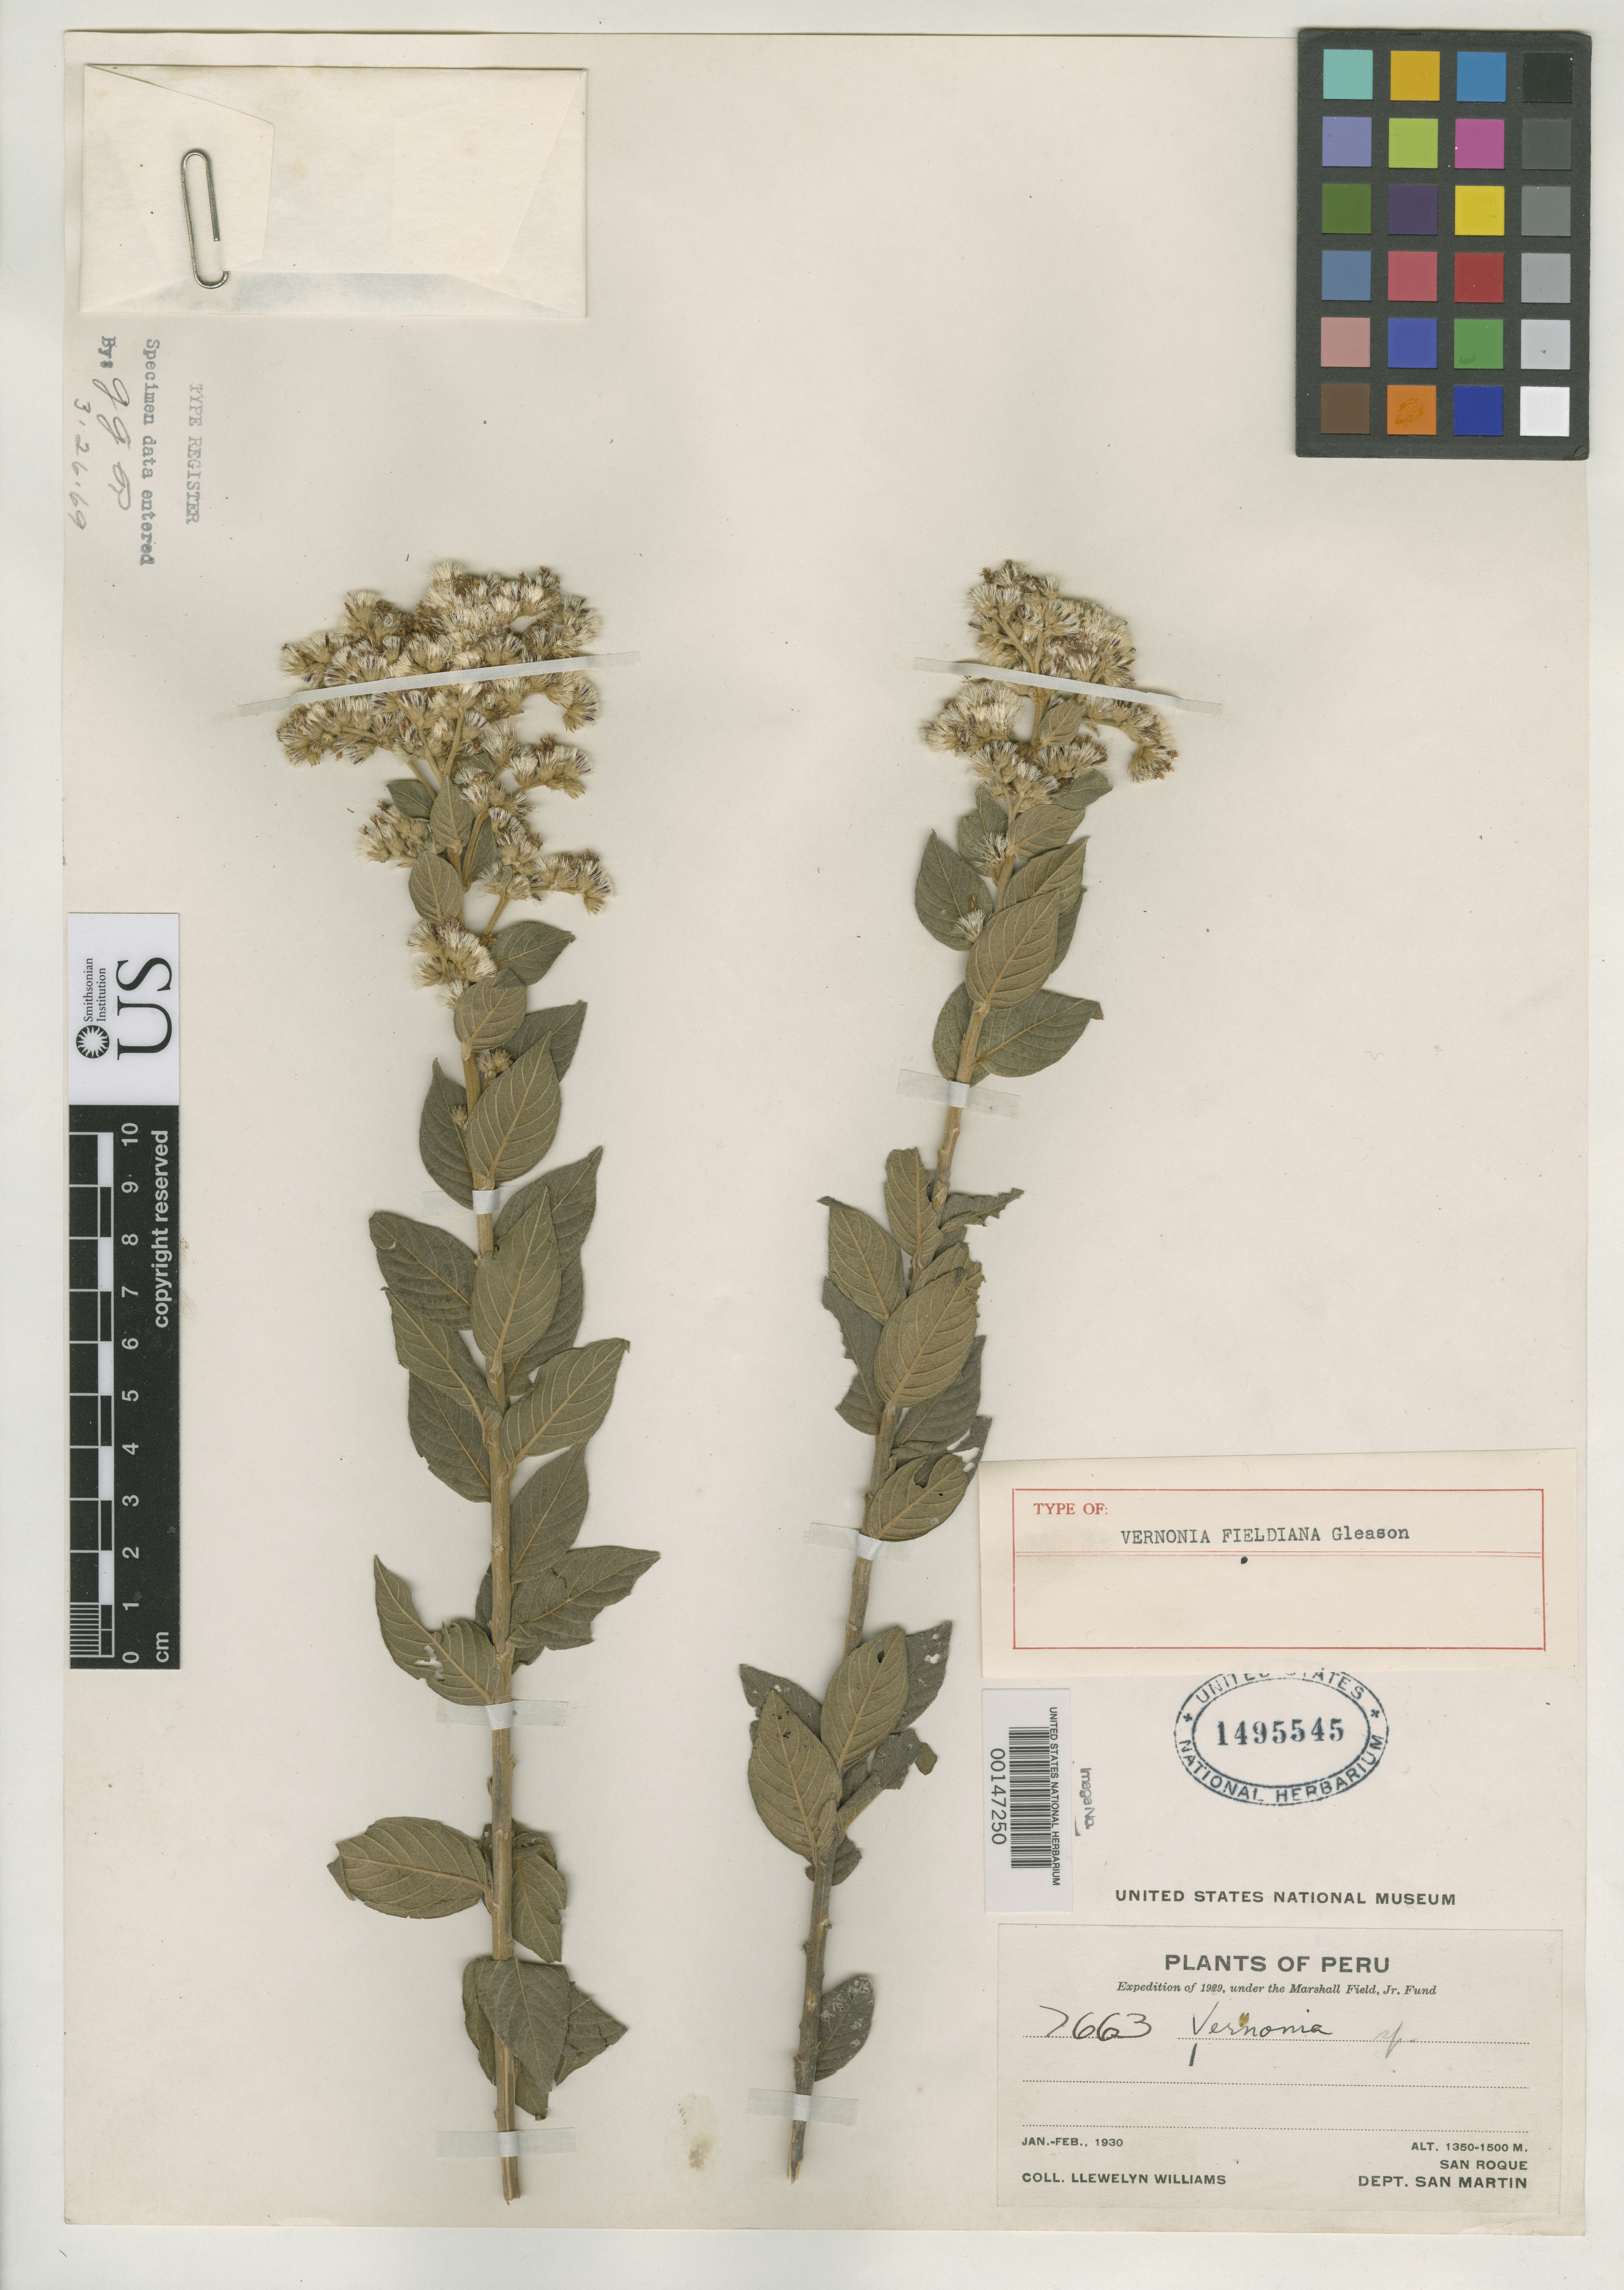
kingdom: Plantae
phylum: Tracheophyta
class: Magnoliopsida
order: Asterales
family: Asteraceae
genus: Vernonia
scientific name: Vernonia fieldiana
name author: Gleason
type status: Holotype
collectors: Ll. Williams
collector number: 7663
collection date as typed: Jan 1930 to -- Feb 1930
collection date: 1930-01/1930-02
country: Peru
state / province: San Martín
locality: San Rogue.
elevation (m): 1350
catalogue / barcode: US 1495545